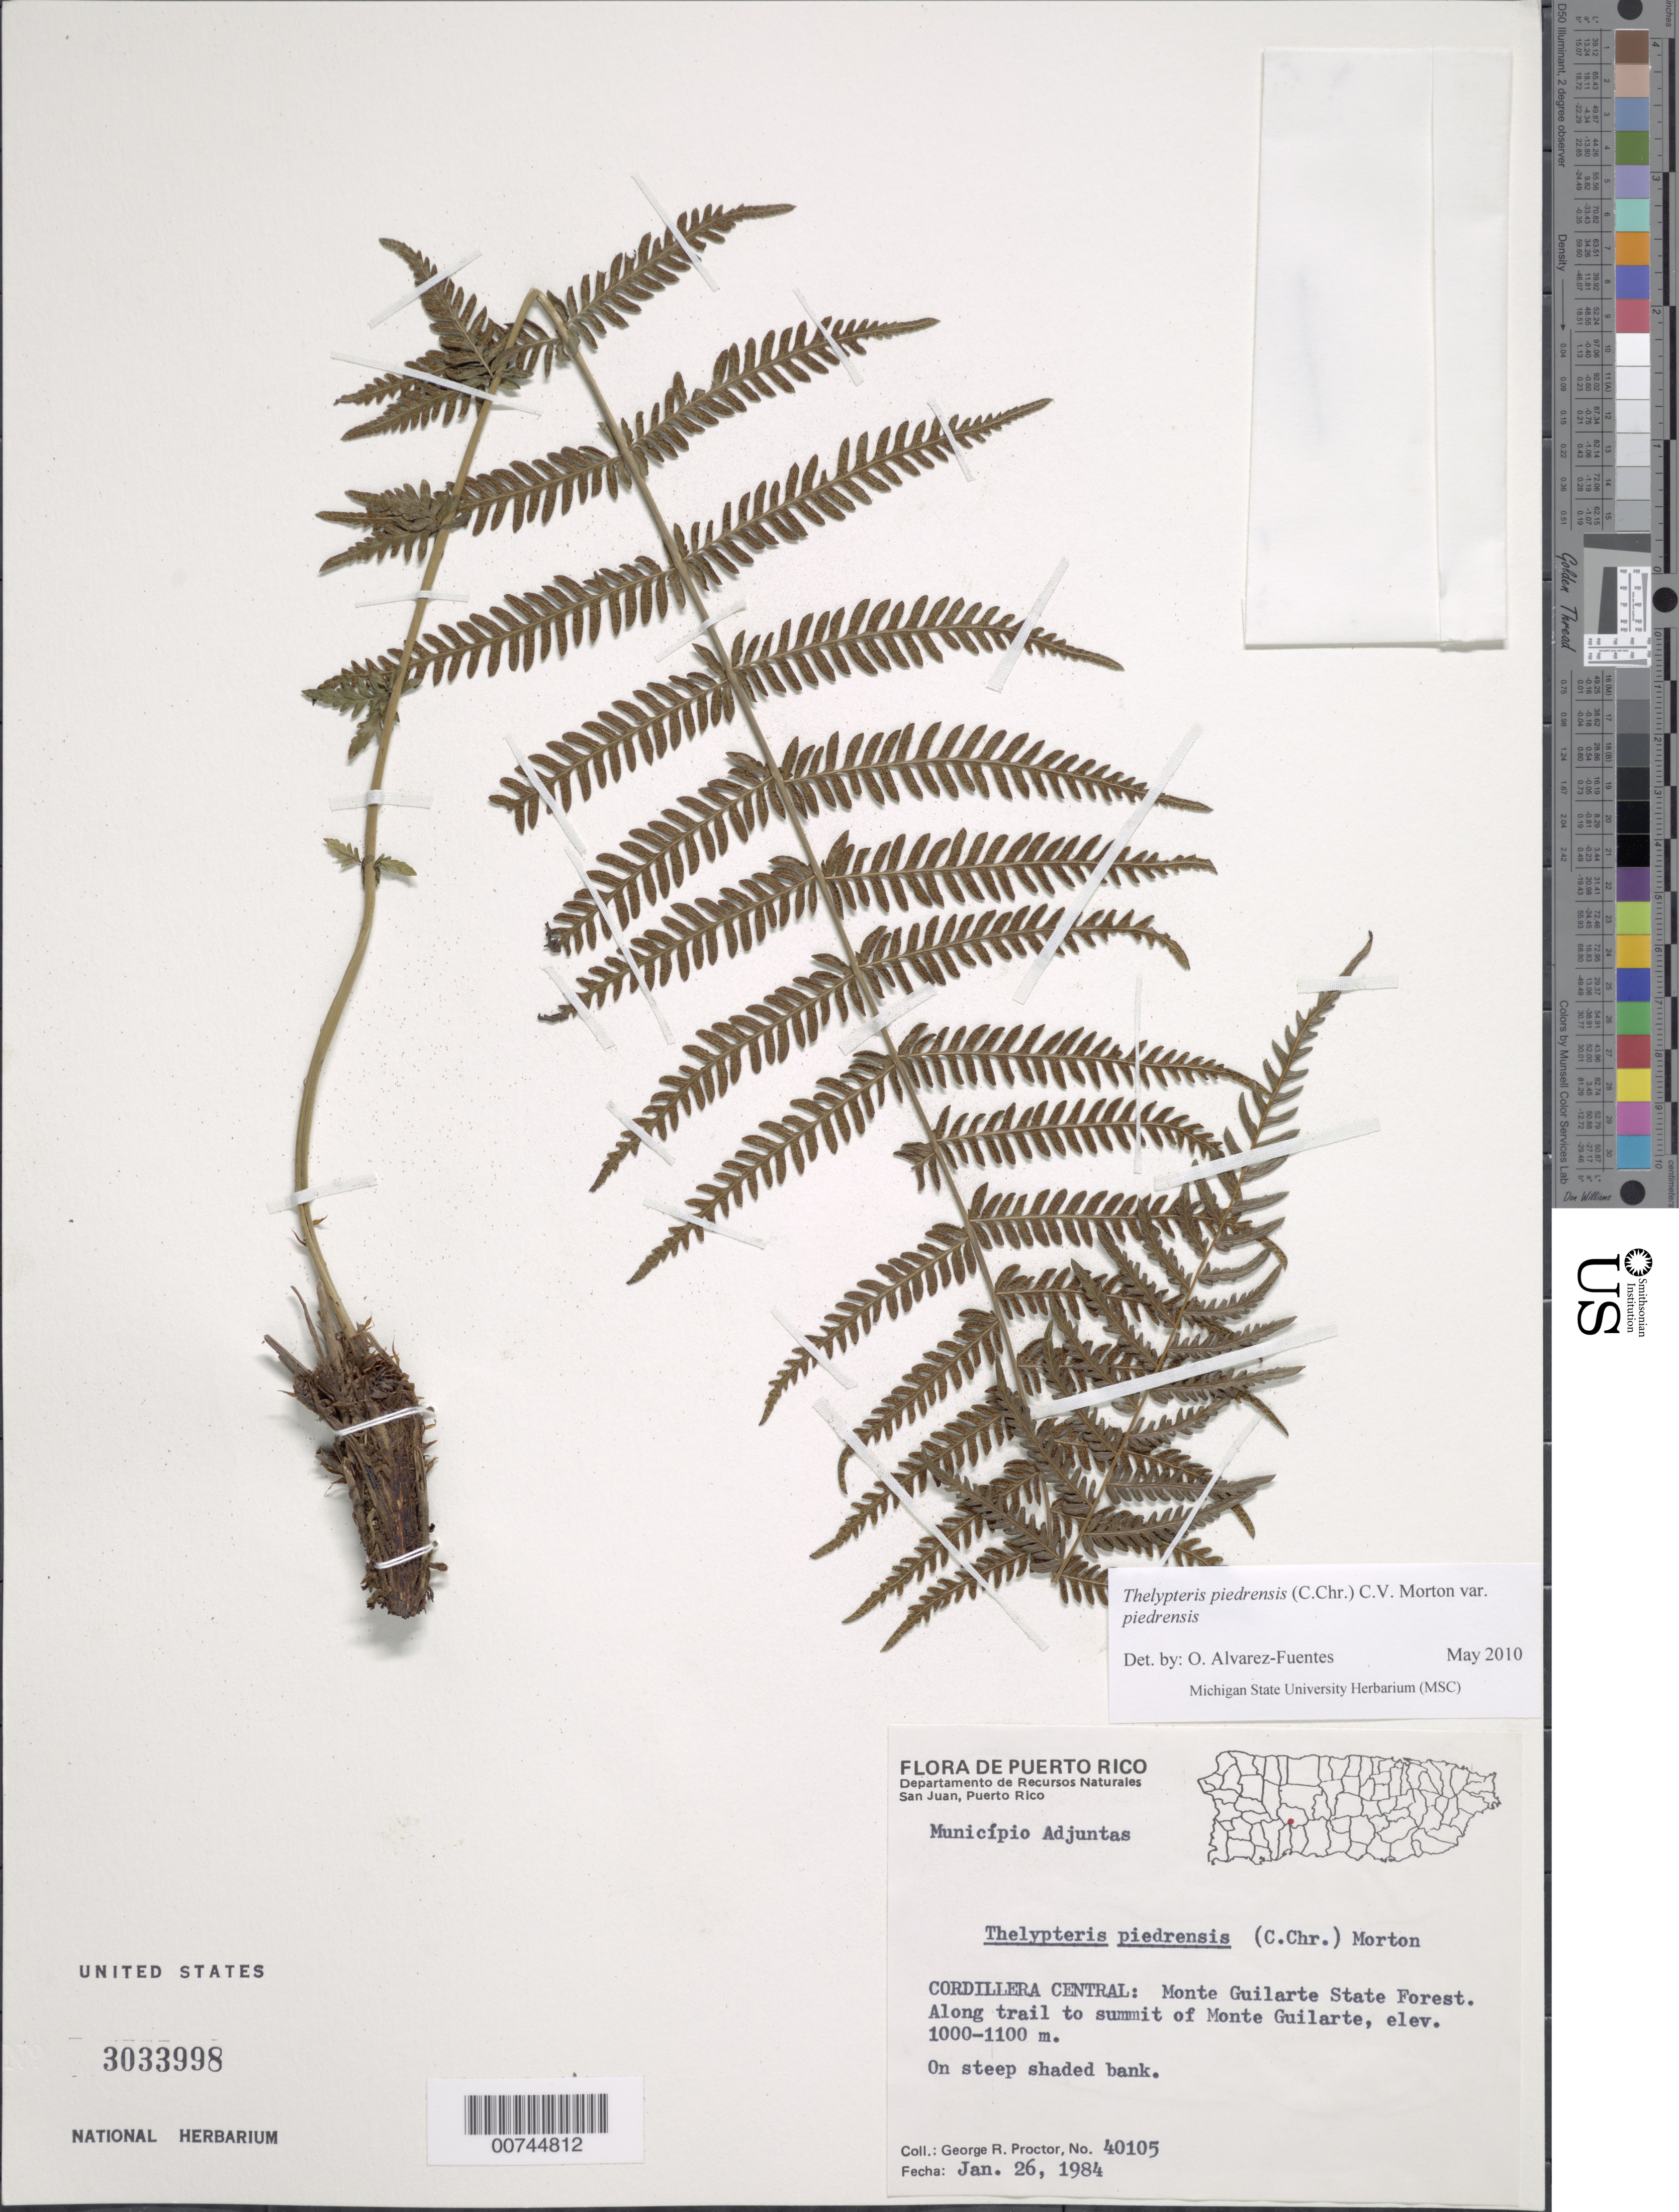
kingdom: Plantae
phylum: Tracheophyta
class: Polypodiopsida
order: Polypodiales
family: Thelypteridaceae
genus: Amauropelta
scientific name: Amauropelta piedrensis (C. Chr.) comb. nov., ined 2015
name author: (C. Chr.)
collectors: G. R. Proctor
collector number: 40105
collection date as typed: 26 Jan 1984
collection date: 1984-01-26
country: Puerto Rico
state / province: Adjuntas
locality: Cordillera Central: Monte Guilarte State Forest. Along trail to summit of Monte Guilarte. Municipio Adjuntas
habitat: On steep shaded bank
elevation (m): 1000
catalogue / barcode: US 3033998